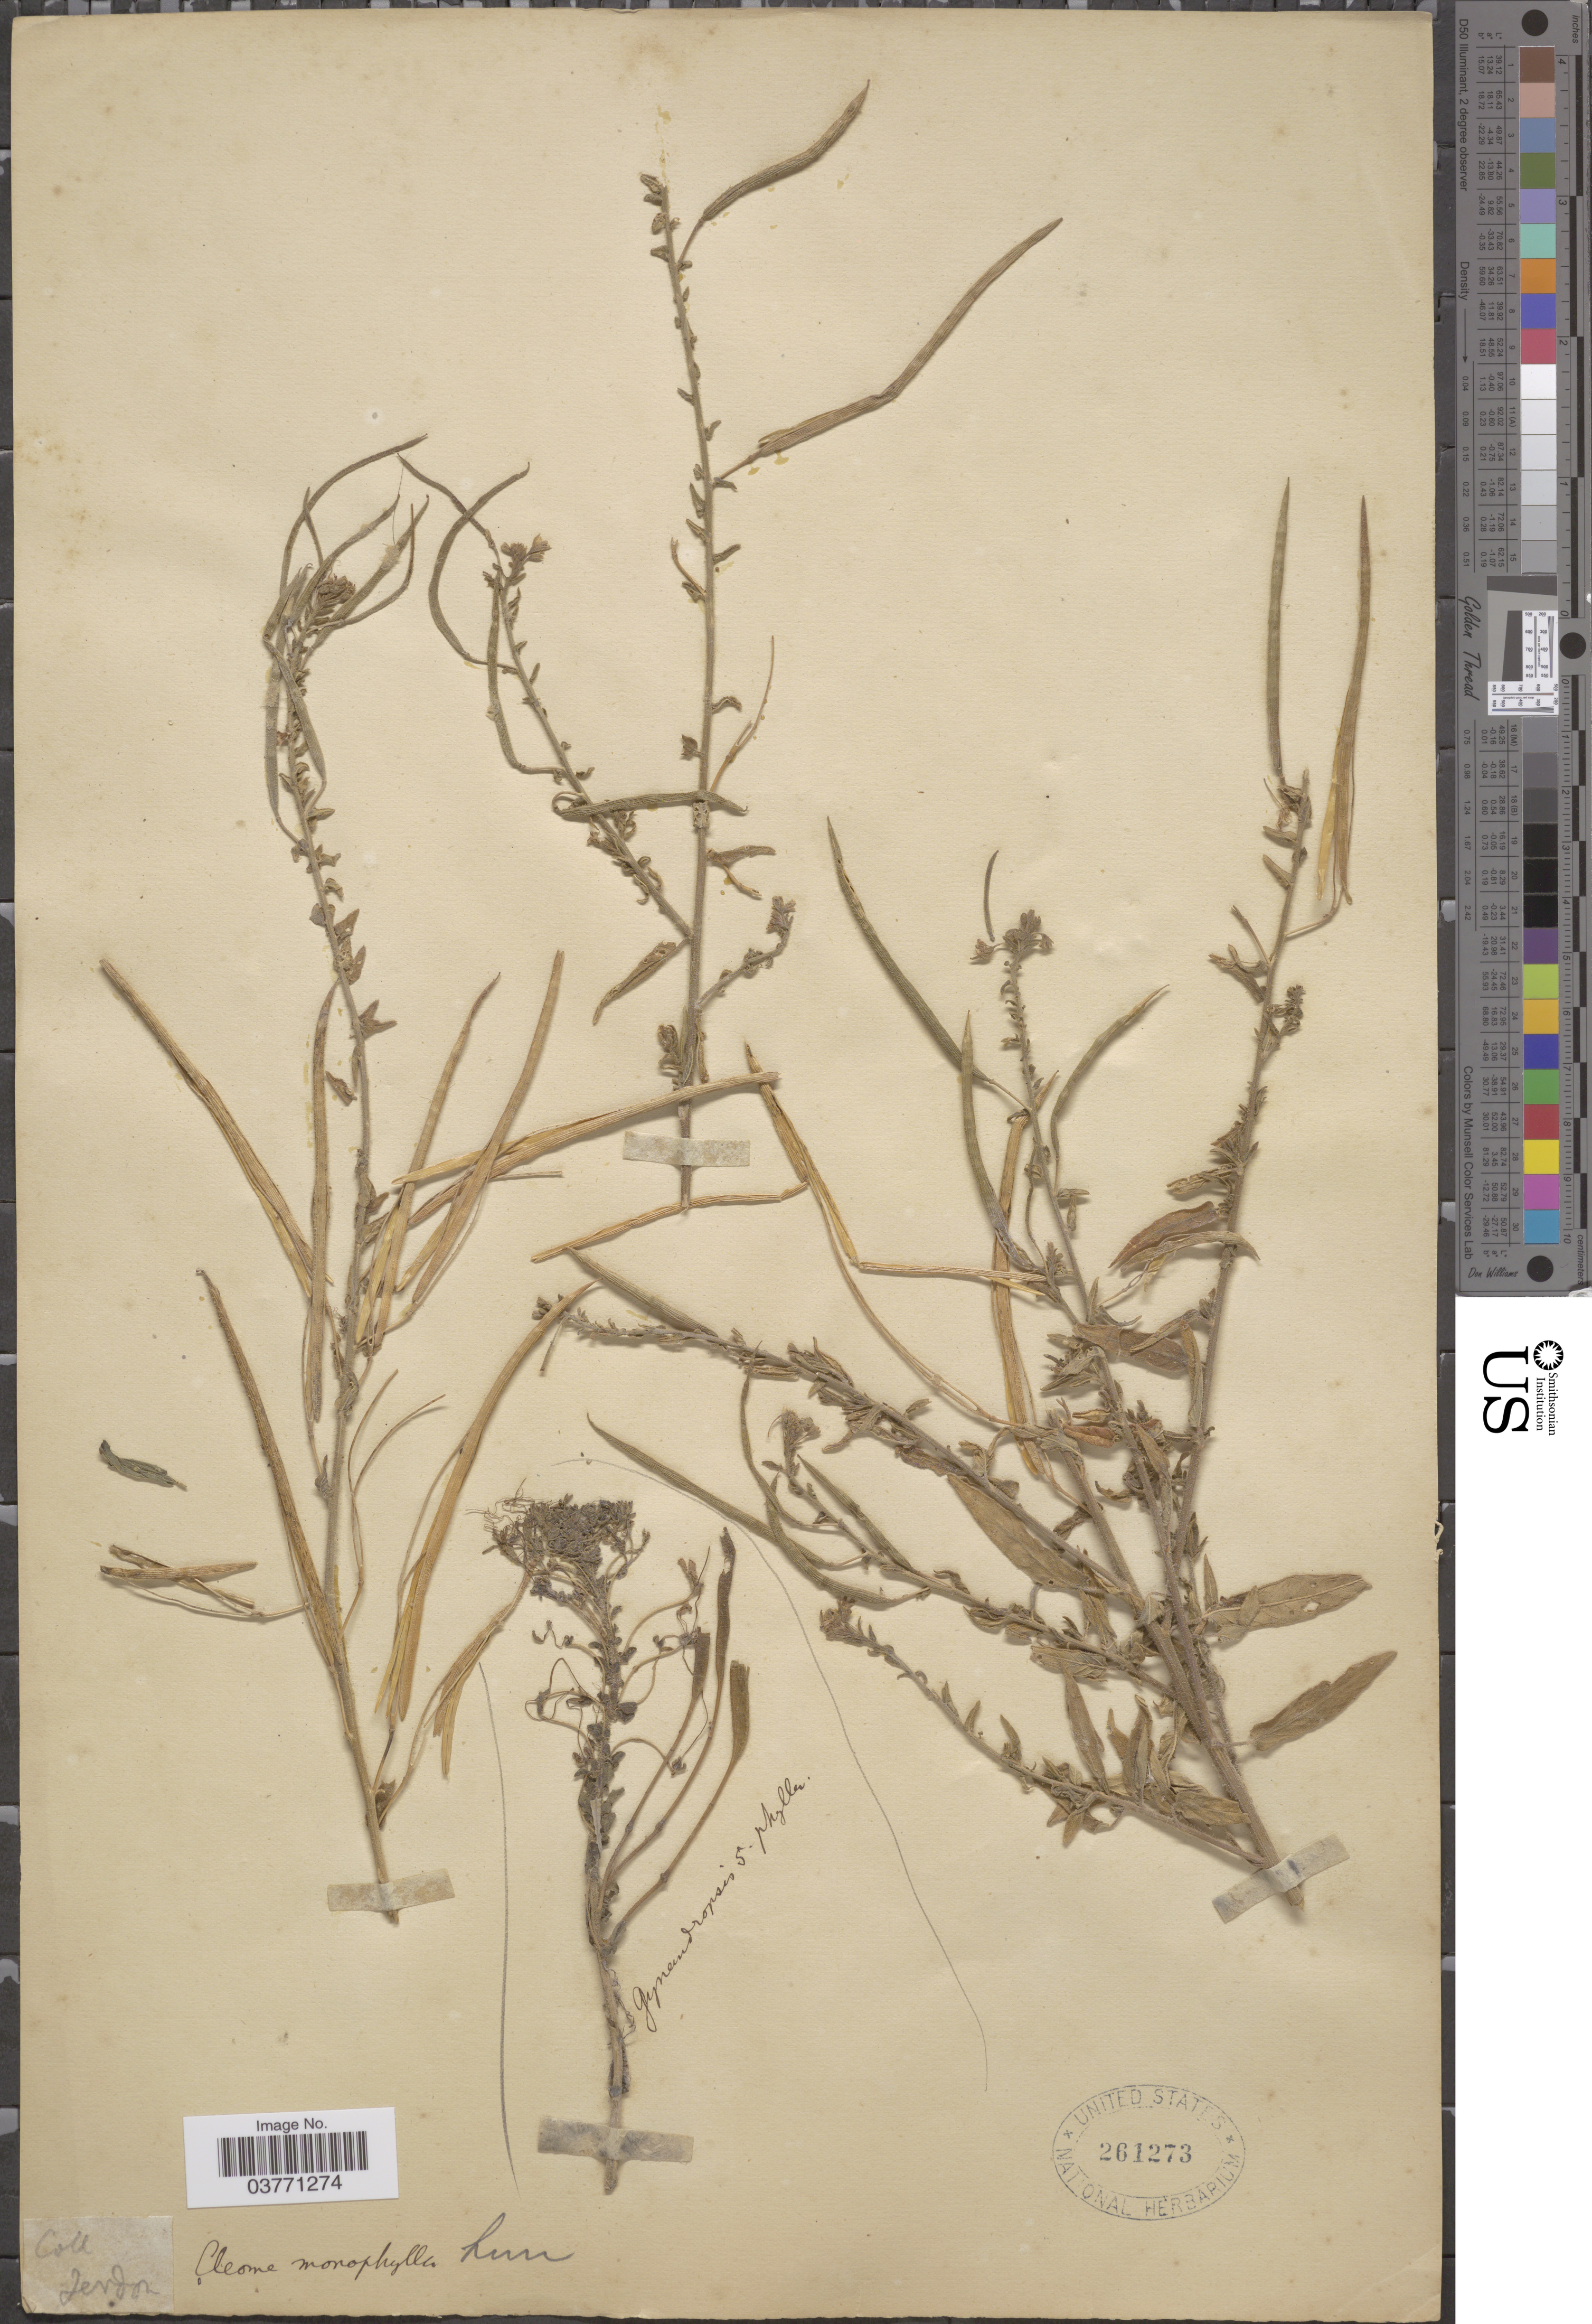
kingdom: Plantae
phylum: Tracheophyta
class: Magnoliopsida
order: Brassicales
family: Cleomaceae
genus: Sieruela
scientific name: Sieruela monophylla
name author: (L.) Roalson & J.C. Hall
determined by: Strong, M. T., (US), Smithsonian Institution - National Museum of Natural History (UNITED STATES)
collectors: Jerdon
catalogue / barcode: US 261273